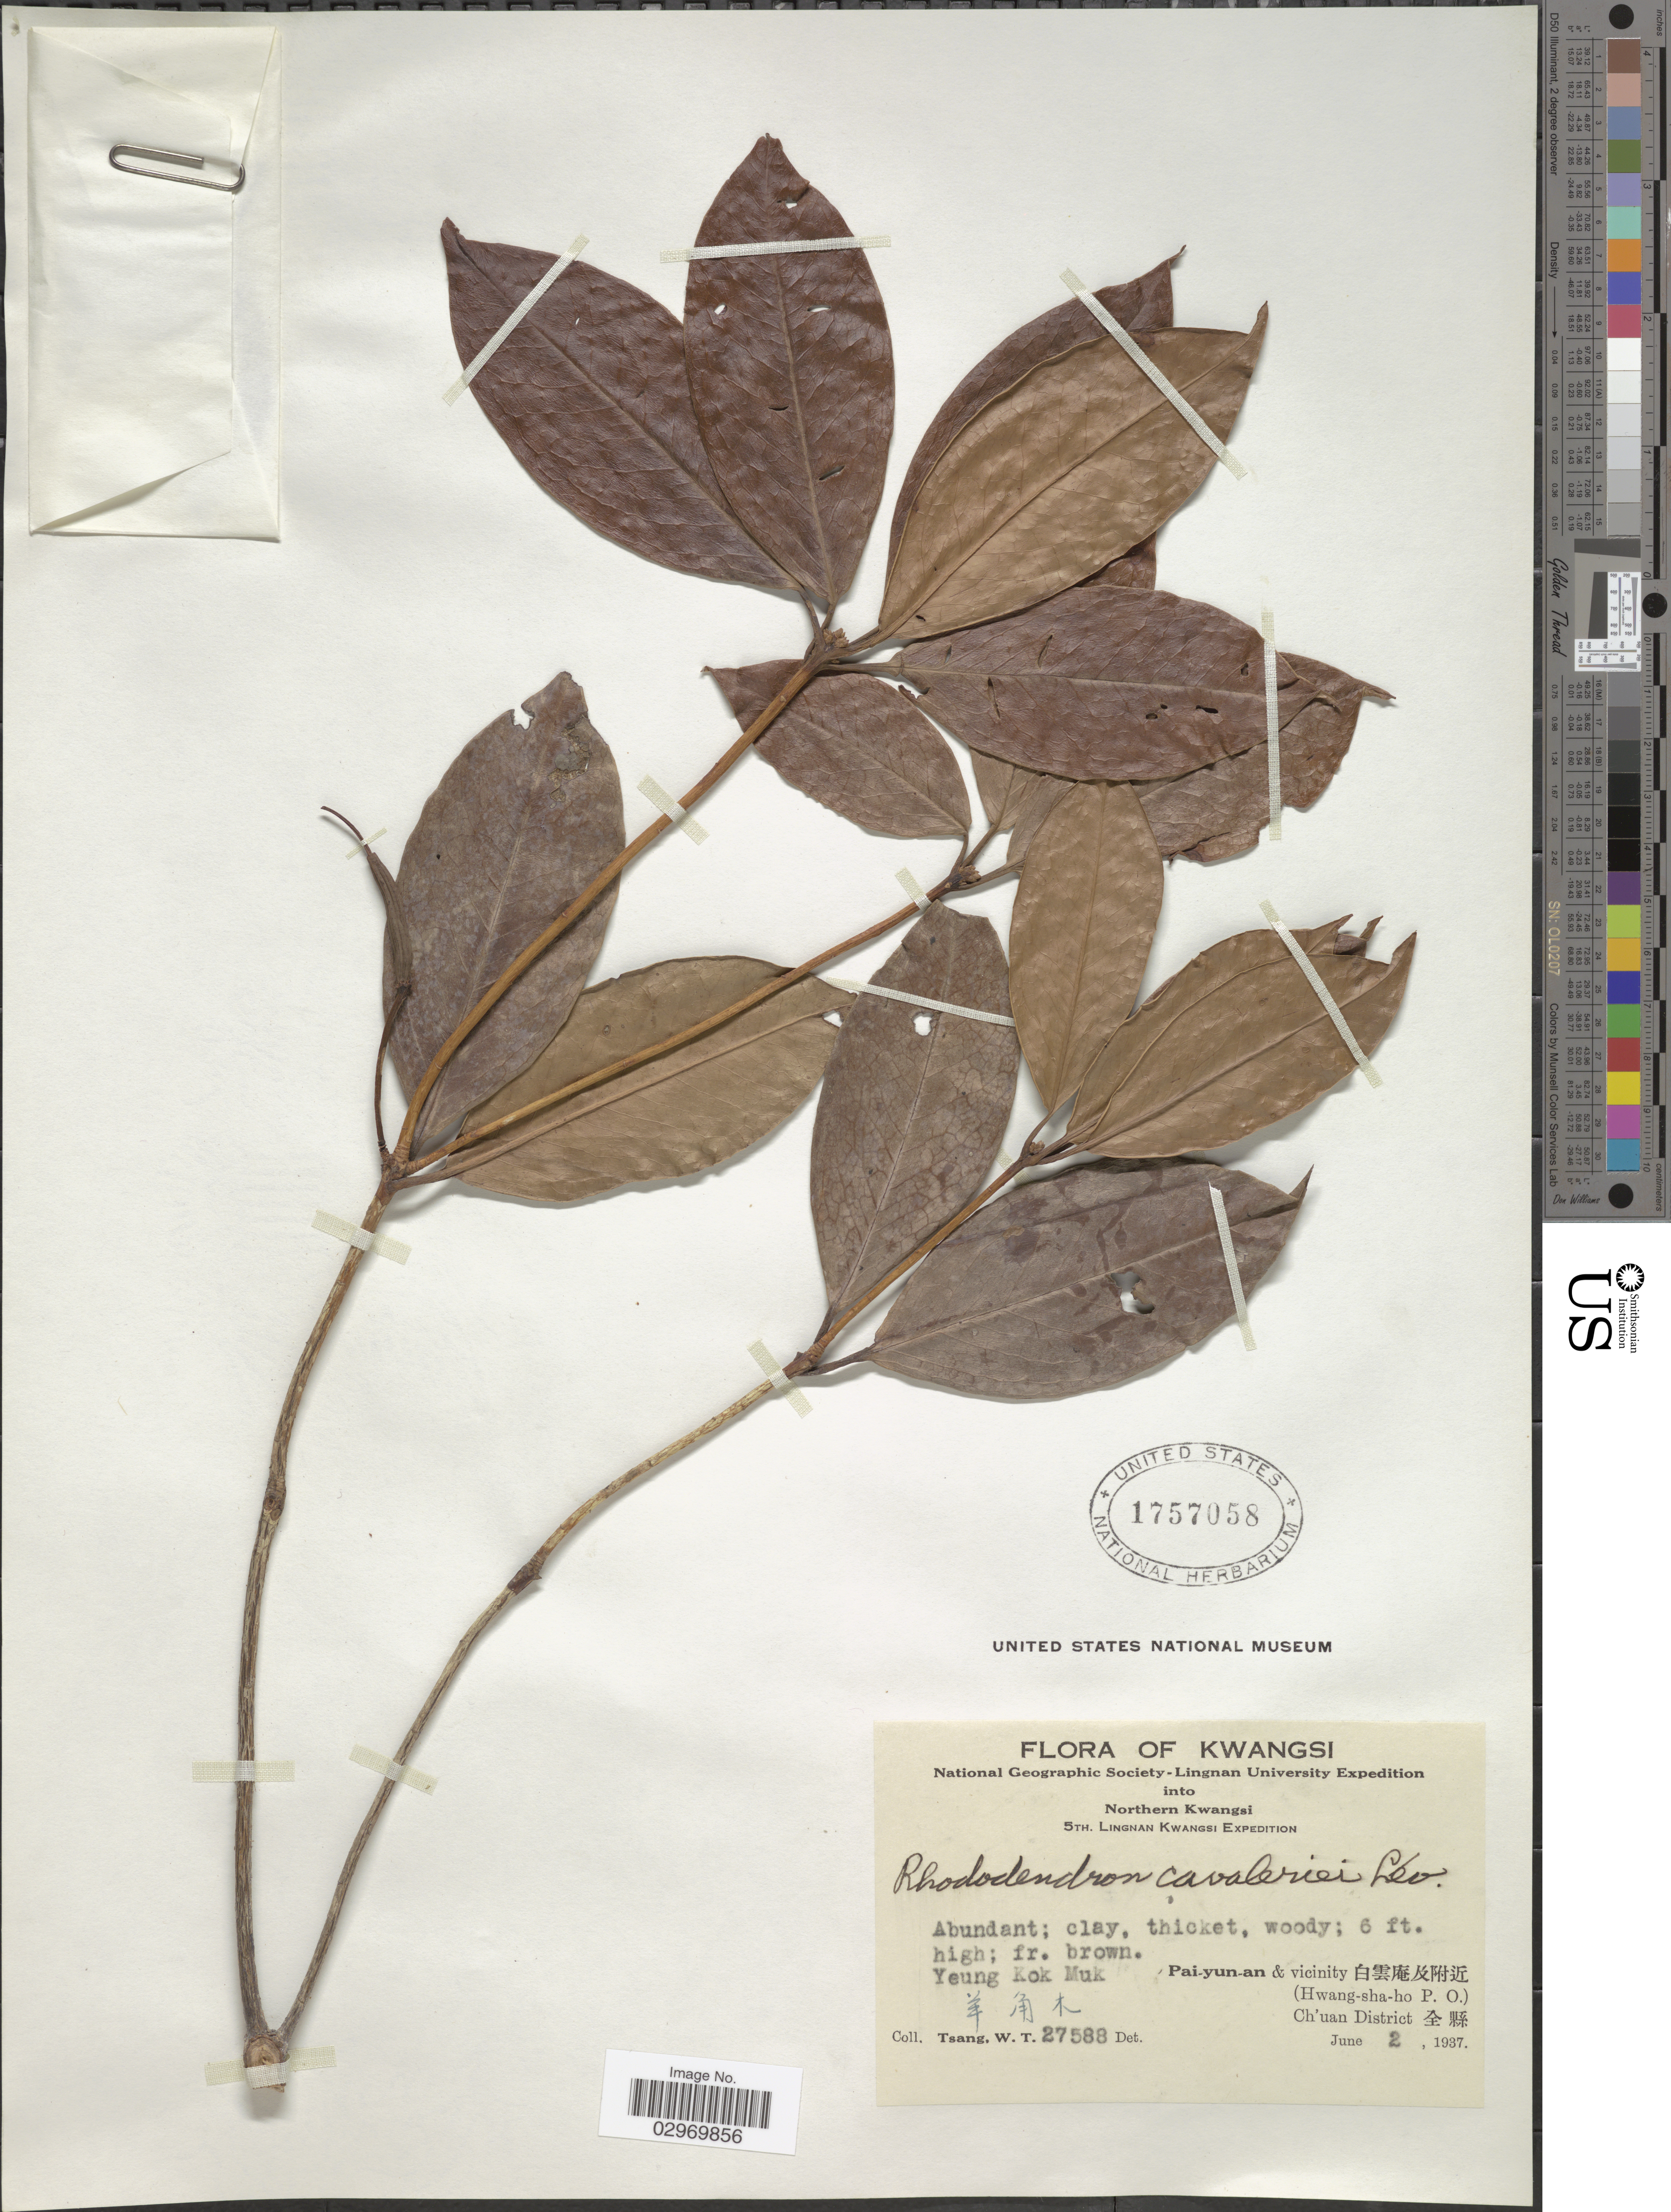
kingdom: Plantae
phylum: Tracheophyta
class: Magnoliopsida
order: Ericales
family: Ericaceae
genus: Rhododendron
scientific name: Rhododendron cavaleriei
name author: H. Lév.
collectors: W. T. Tsang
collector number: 27588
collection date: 1937-06-02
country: China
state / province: Guangxi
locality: Kwasi,Northern Kwangsi, Yeung Kok Muk, Pai-yun-an & vicinity (Hwang-sha-ho P.O.), Ch'uan District .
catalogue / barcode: US 1757058